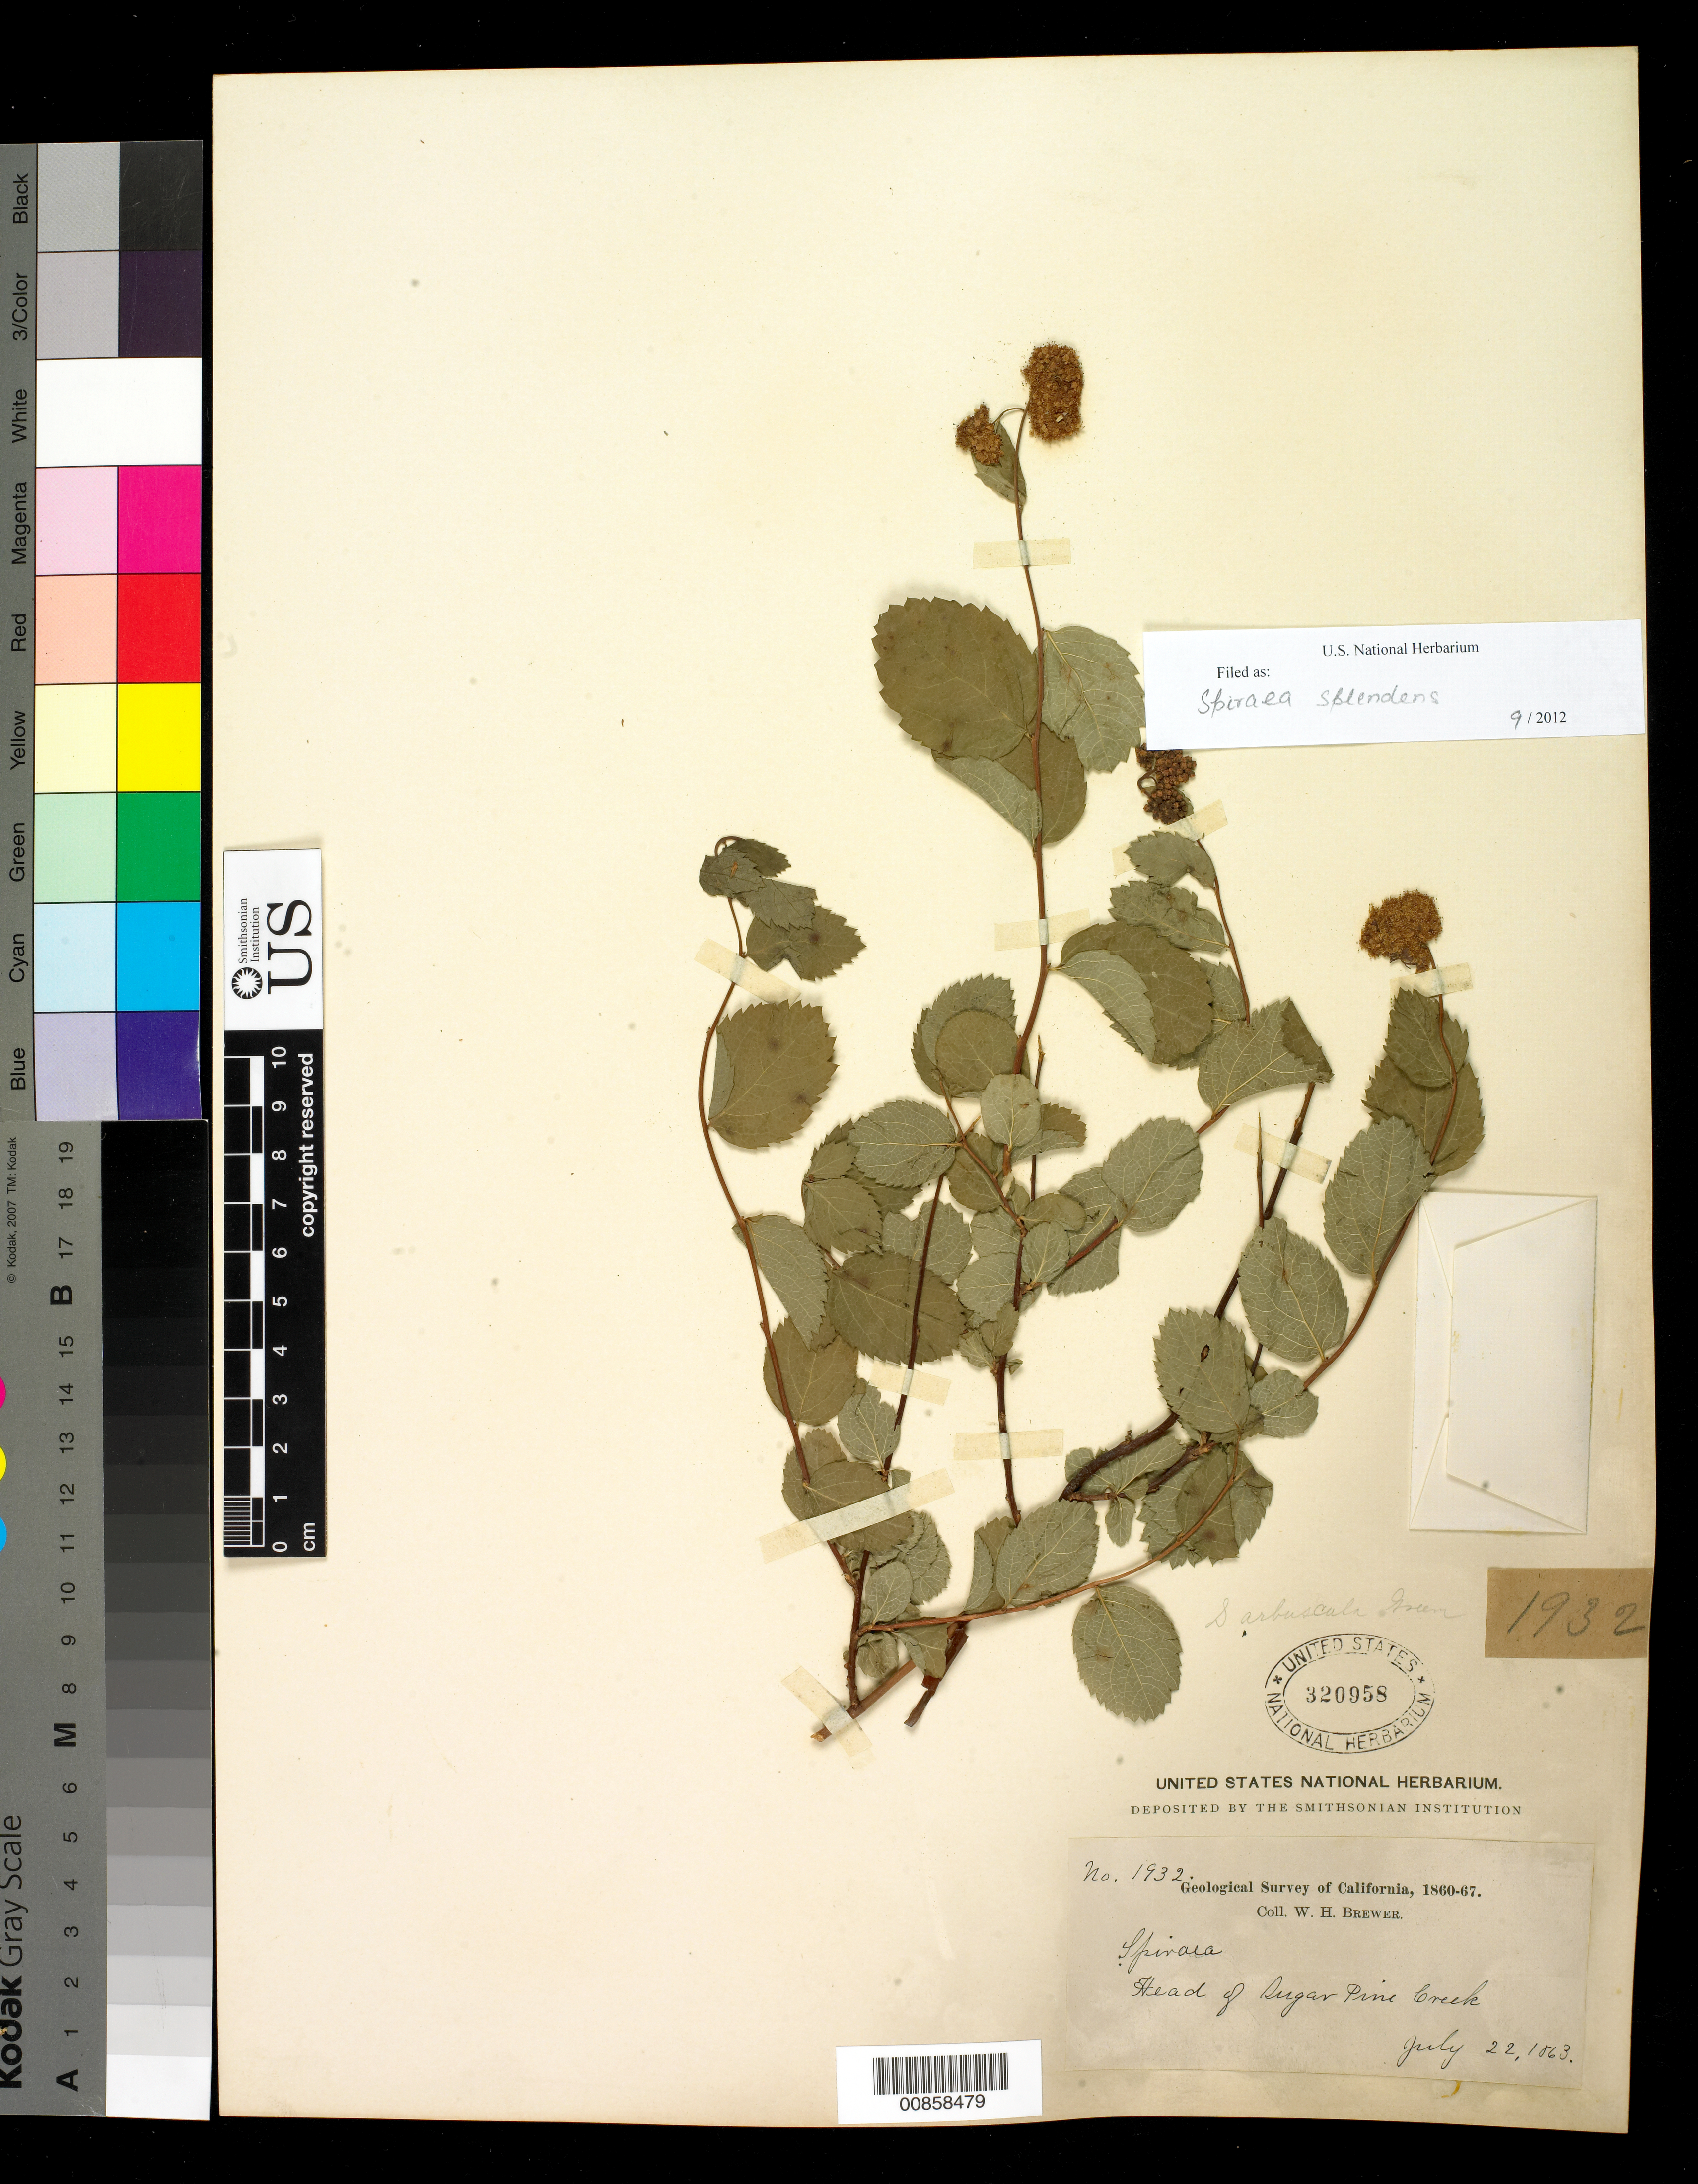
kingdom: Plantae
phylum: Tracheophyta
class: Magnoliopsida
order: Rosales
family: Rosaceae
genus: Spiraea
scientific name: Spiraea splendens var. splendens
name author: Baumann ex K. Koch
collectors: W. H. Brewer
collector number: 1932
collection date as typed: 22 Jul 1863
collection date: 1863-07-22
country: United States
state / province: California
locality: Head of Sugar Pine Creek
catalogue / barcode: US 320958